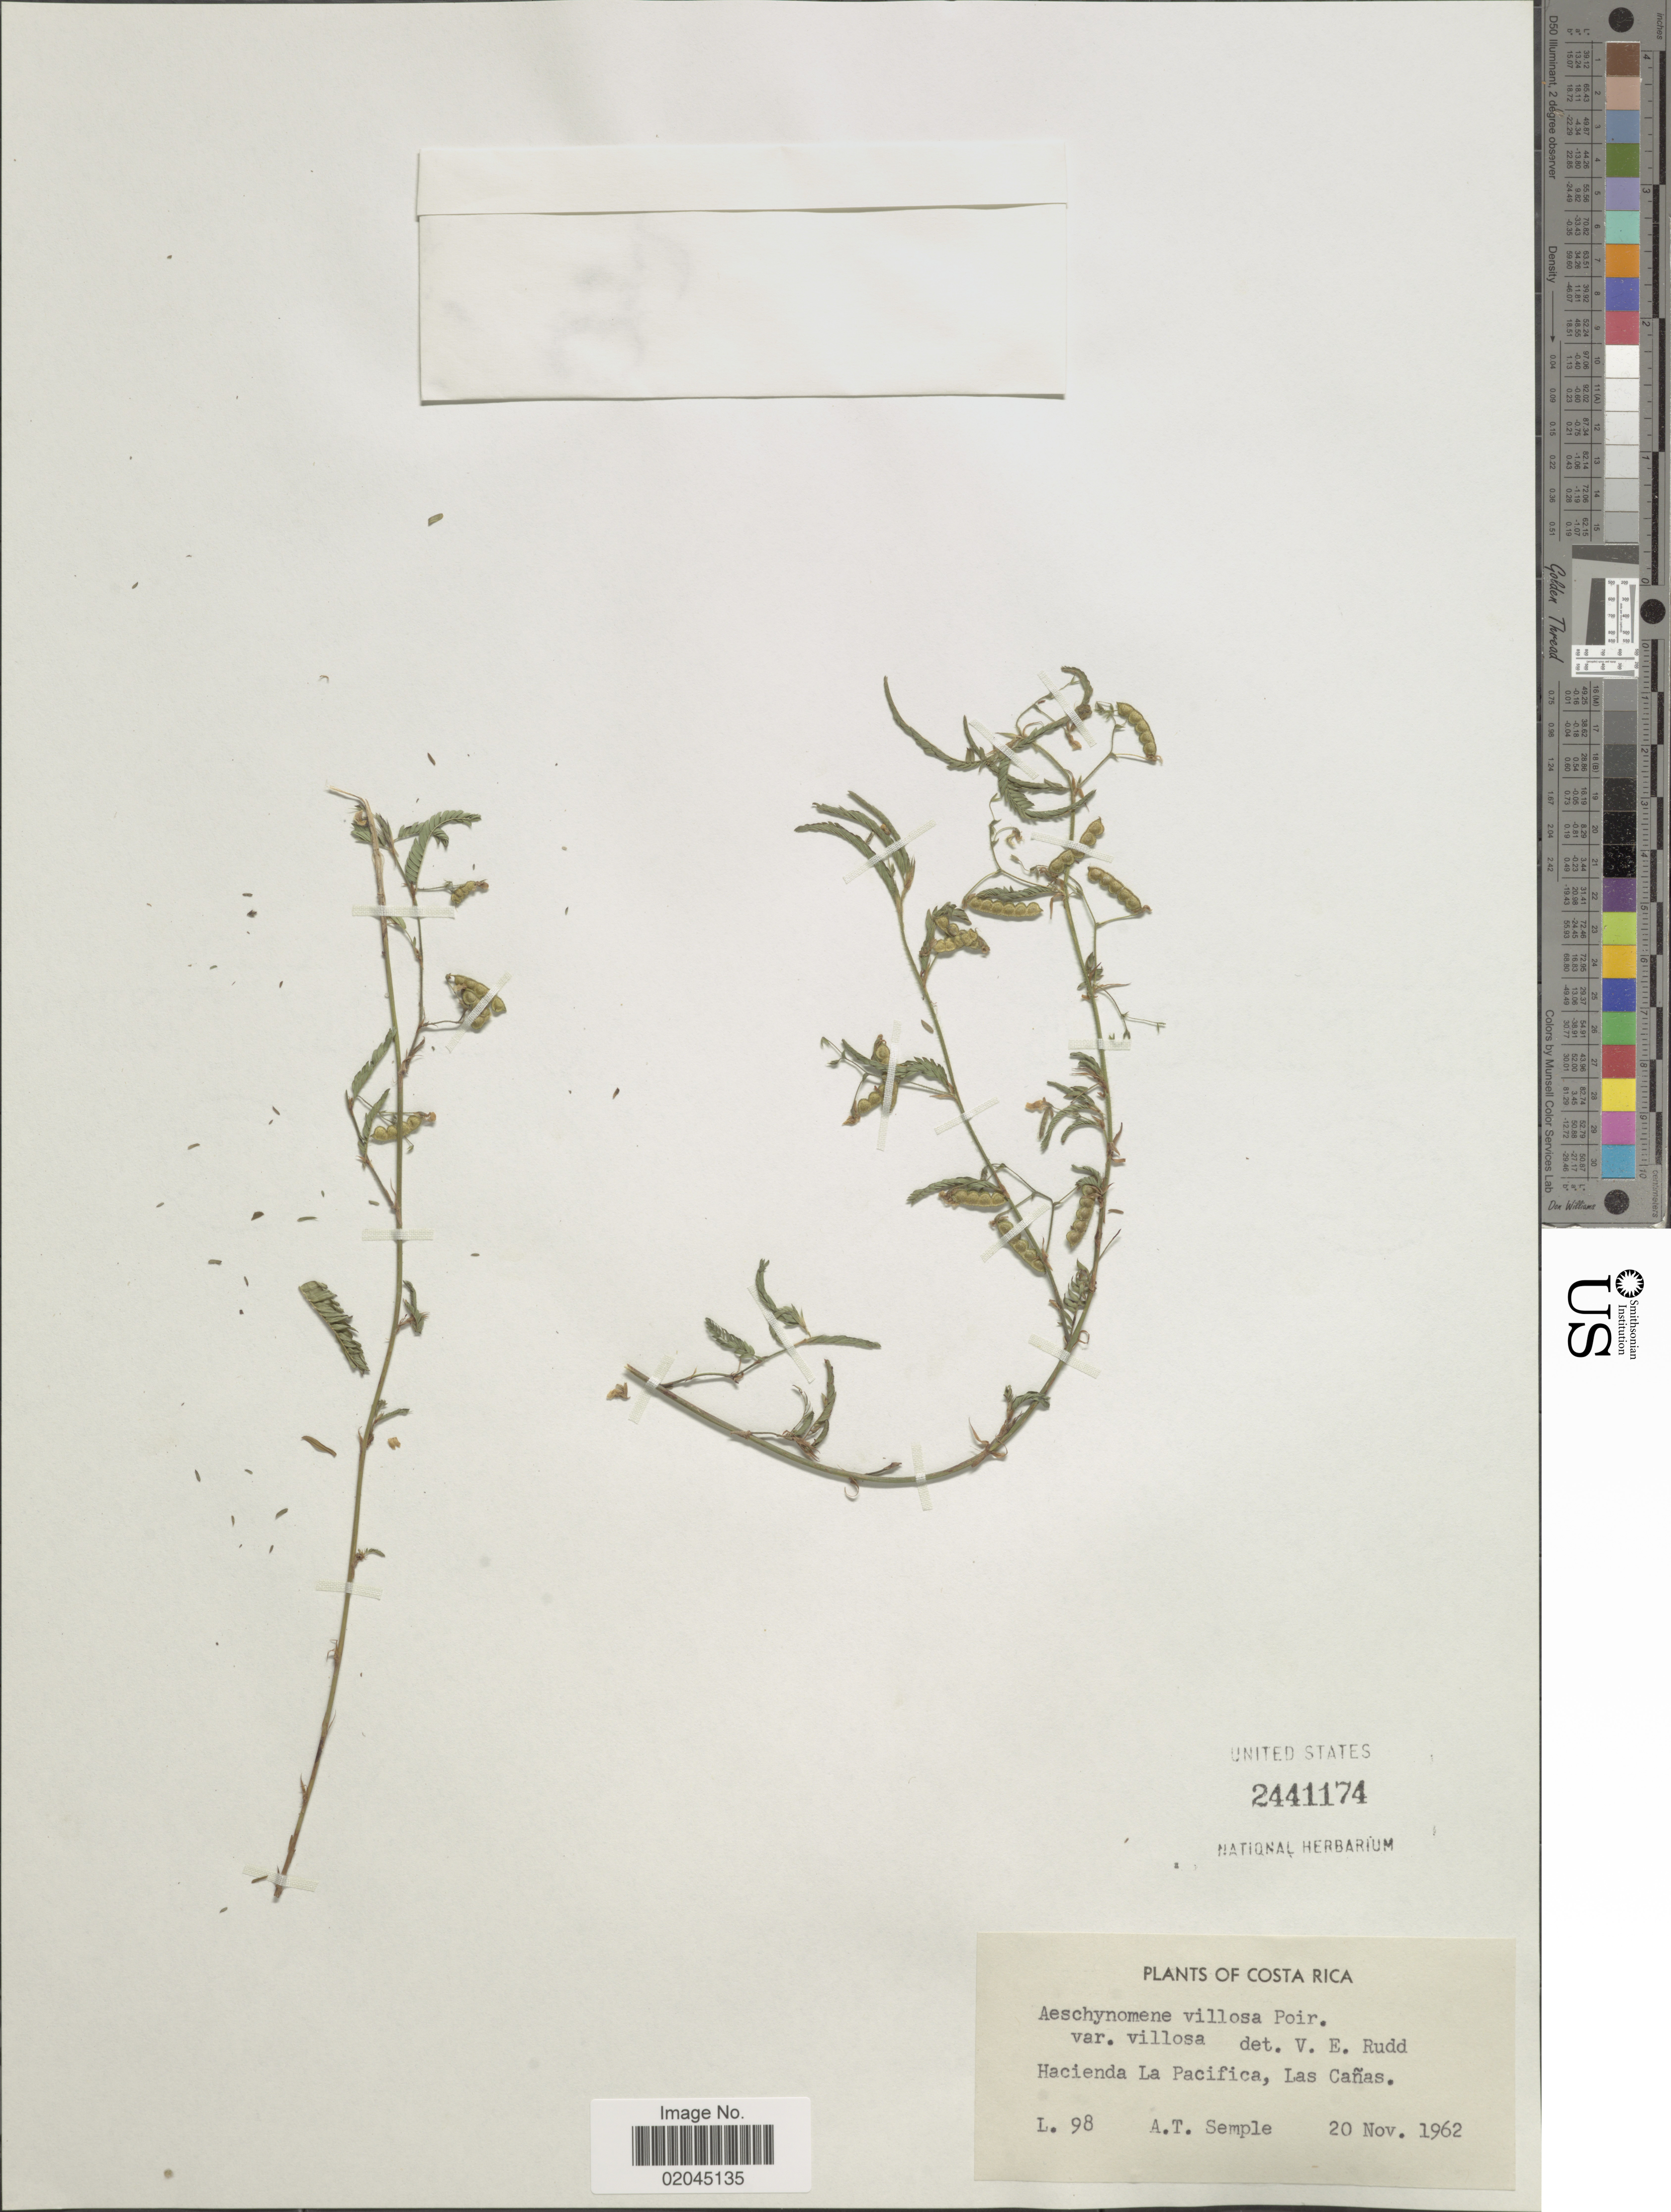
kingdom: Plantae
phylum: Tracheophyta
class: Magnoliopsida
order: Fabales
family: Fabaceae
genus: Aeschynomene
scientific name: Aeschynomene villosa var. villosa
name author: Poir.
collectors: A. Semple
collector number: L. 98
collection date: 1962-11-20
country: Costa Rica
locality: Hacienda La Pacifica, Las Cañas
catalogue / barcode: US 2441174